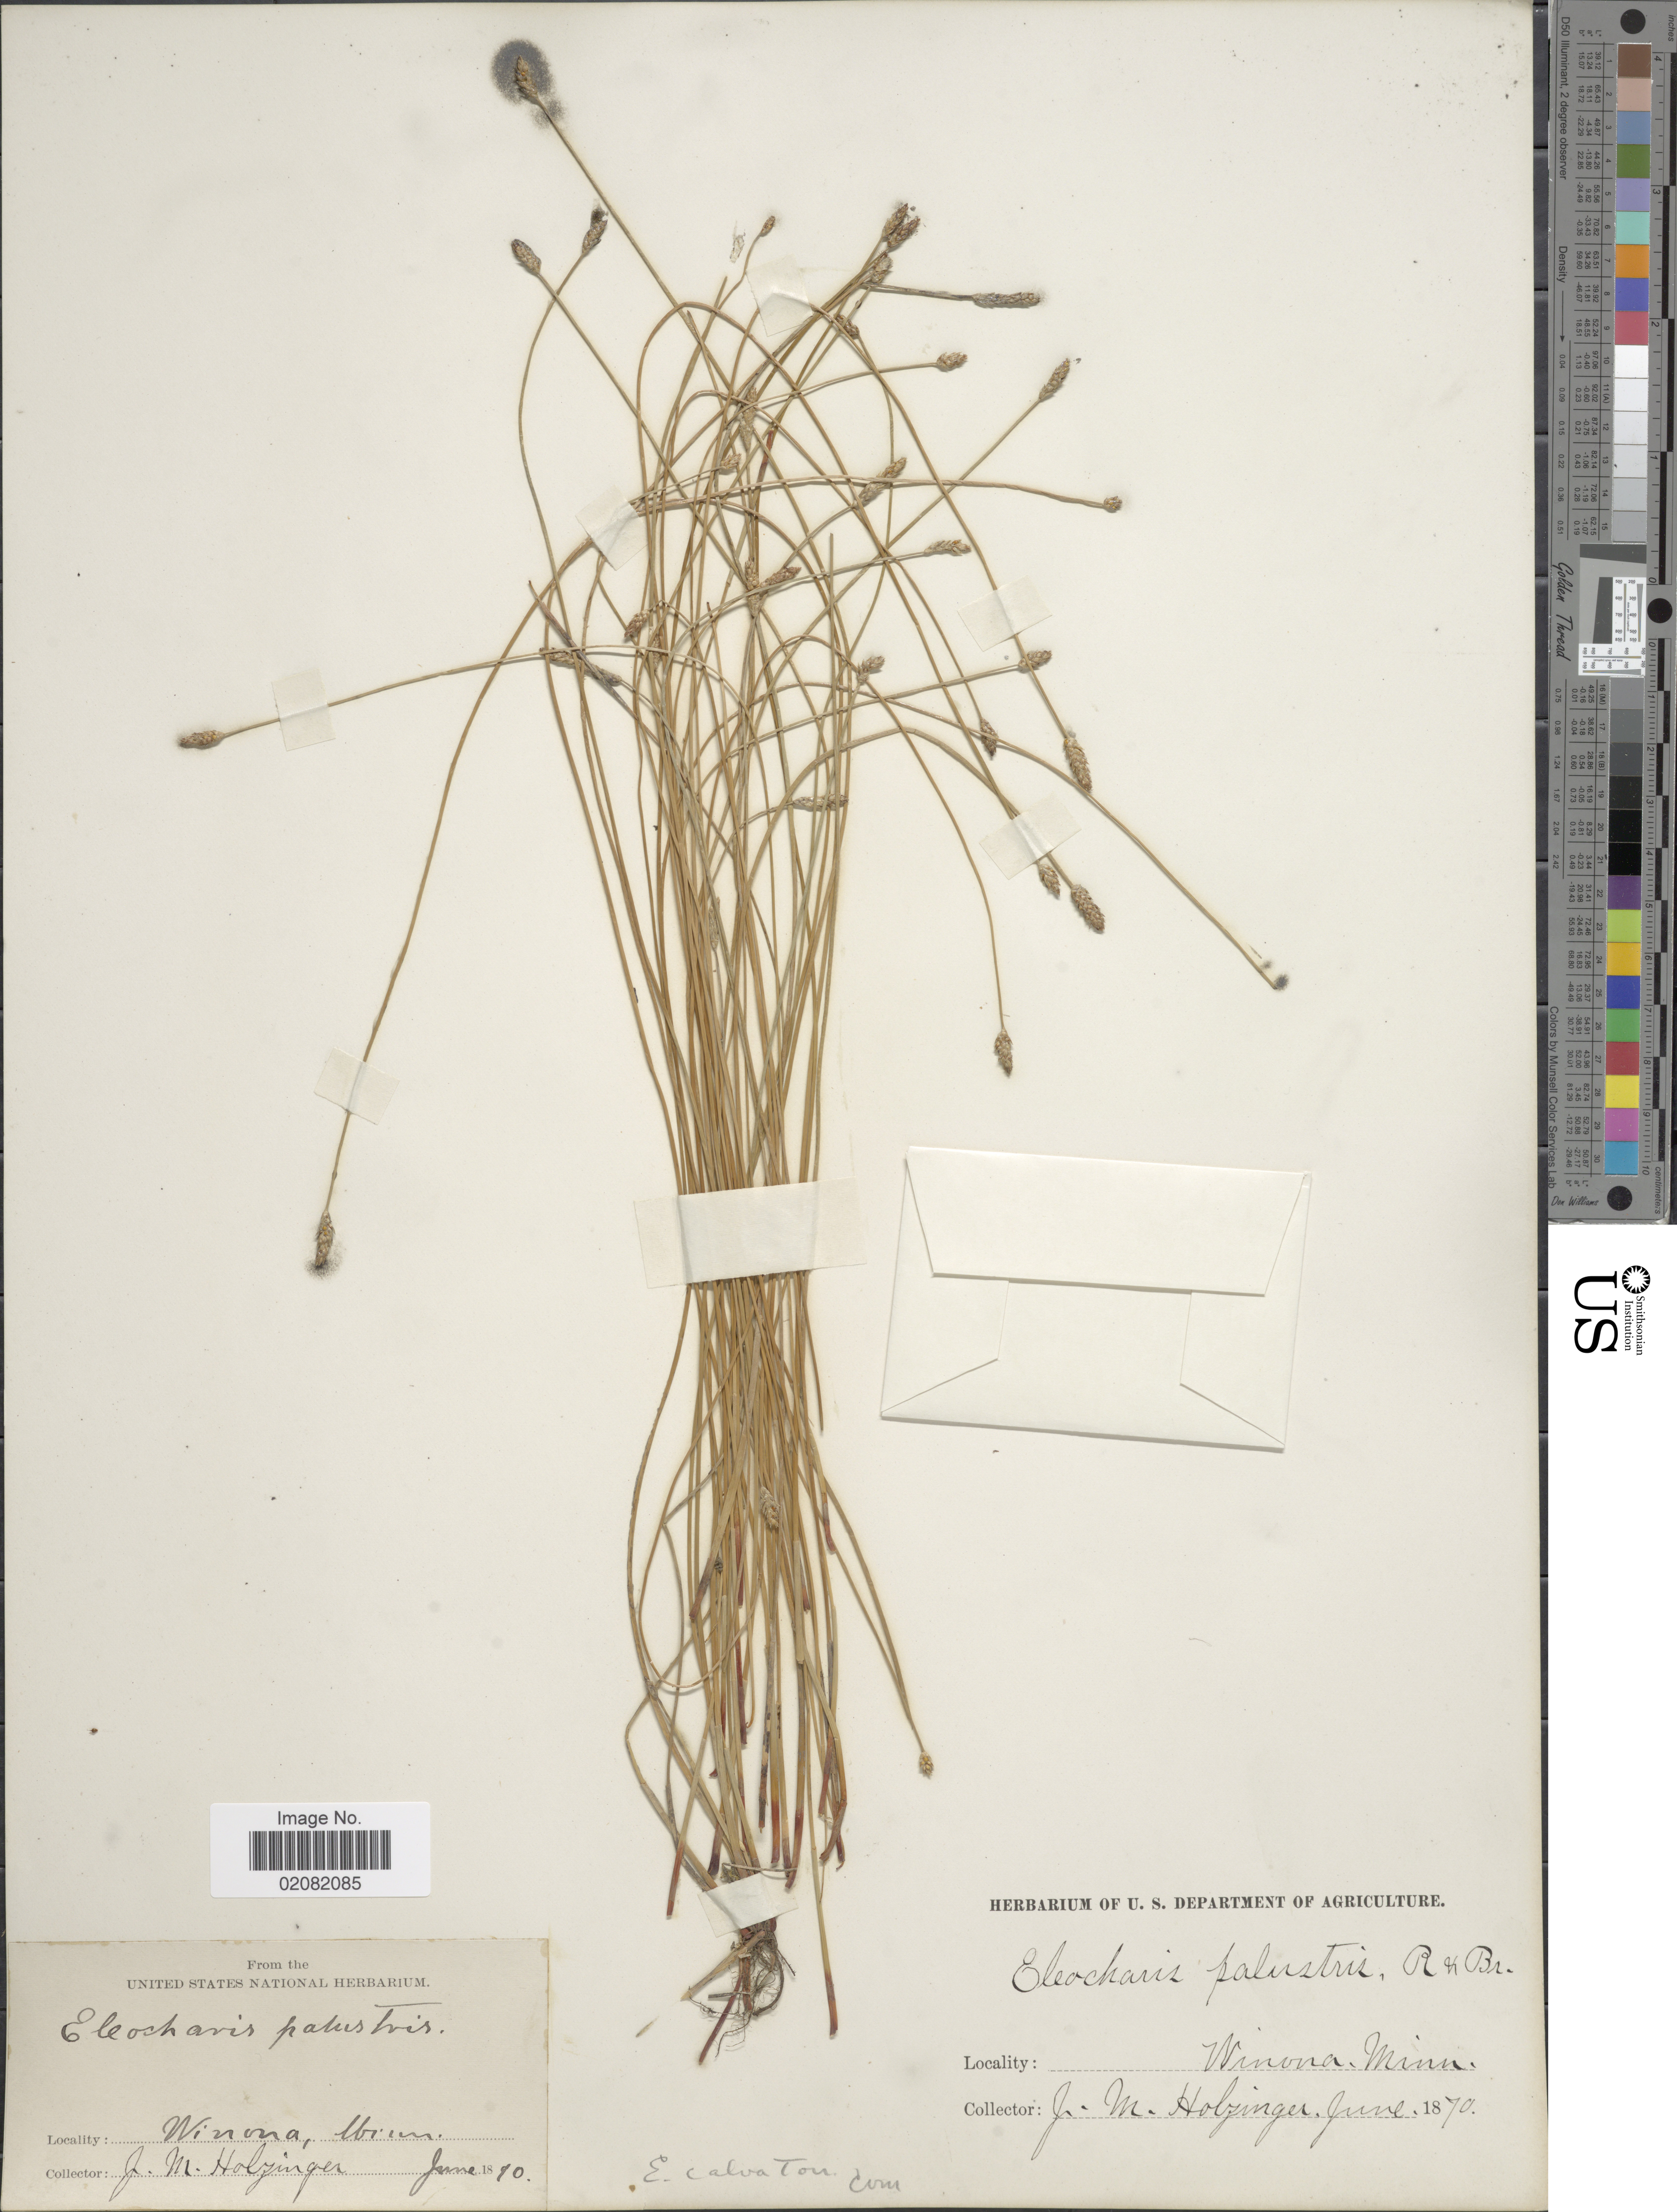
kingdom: Plantae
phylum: Tracheophyta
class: Liliopsida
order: Poales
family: Cyperaceae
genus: Eleocharis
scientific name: Eleocharis erythropoda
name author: Steud.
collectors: J. M. Holzinger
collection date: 1870-06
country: United States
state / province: Minnesota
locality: Winona